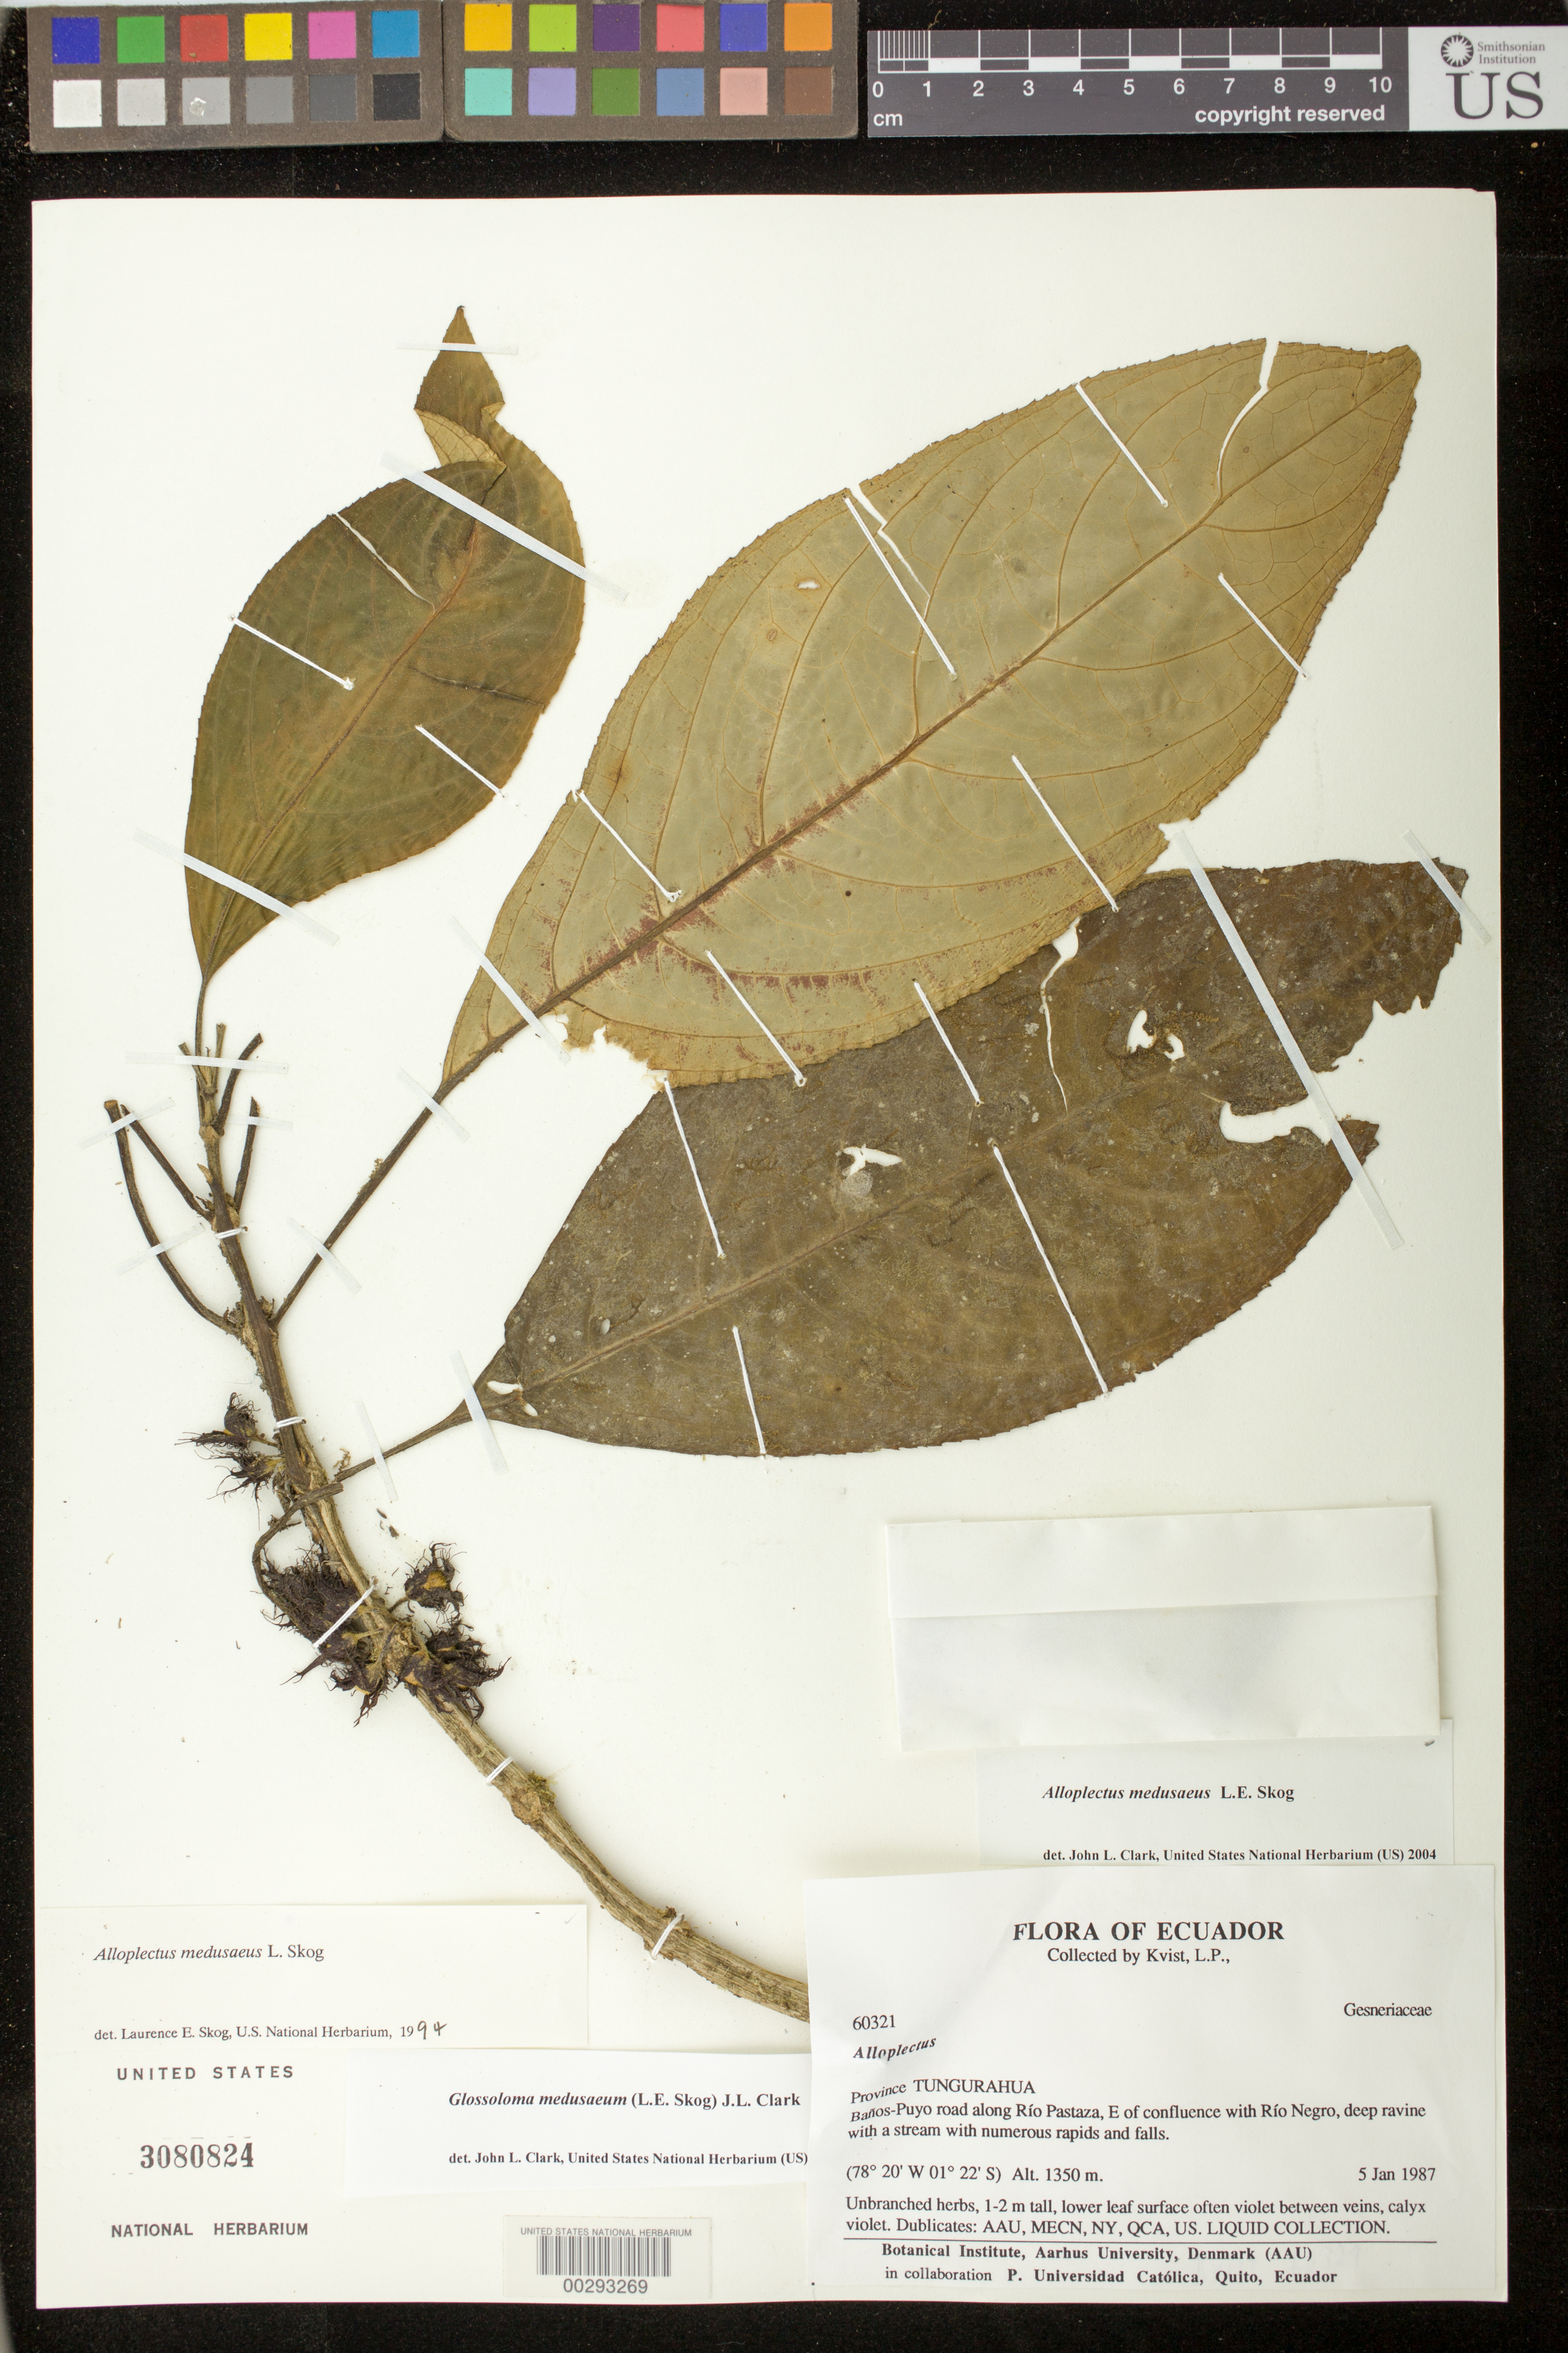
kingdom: Plantae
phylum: Tracheophyta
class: Magnoliopsida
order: Lamiales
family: Gesneriaceae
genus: Glossoloma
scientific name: Glossoloma medusaeum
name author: (L.E. Skog) J.L. Clark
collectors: L. P. Kvist & et al.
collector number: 60321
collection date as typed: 05 Jan 1987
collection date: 1987-01-05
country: Ecuador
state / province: Tungurahua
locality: Banos - Puyo road along Rio Pastaza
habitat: Deep ravine with a stream wit numerous rapids and falls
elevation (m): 1350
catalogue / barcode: US 3080824